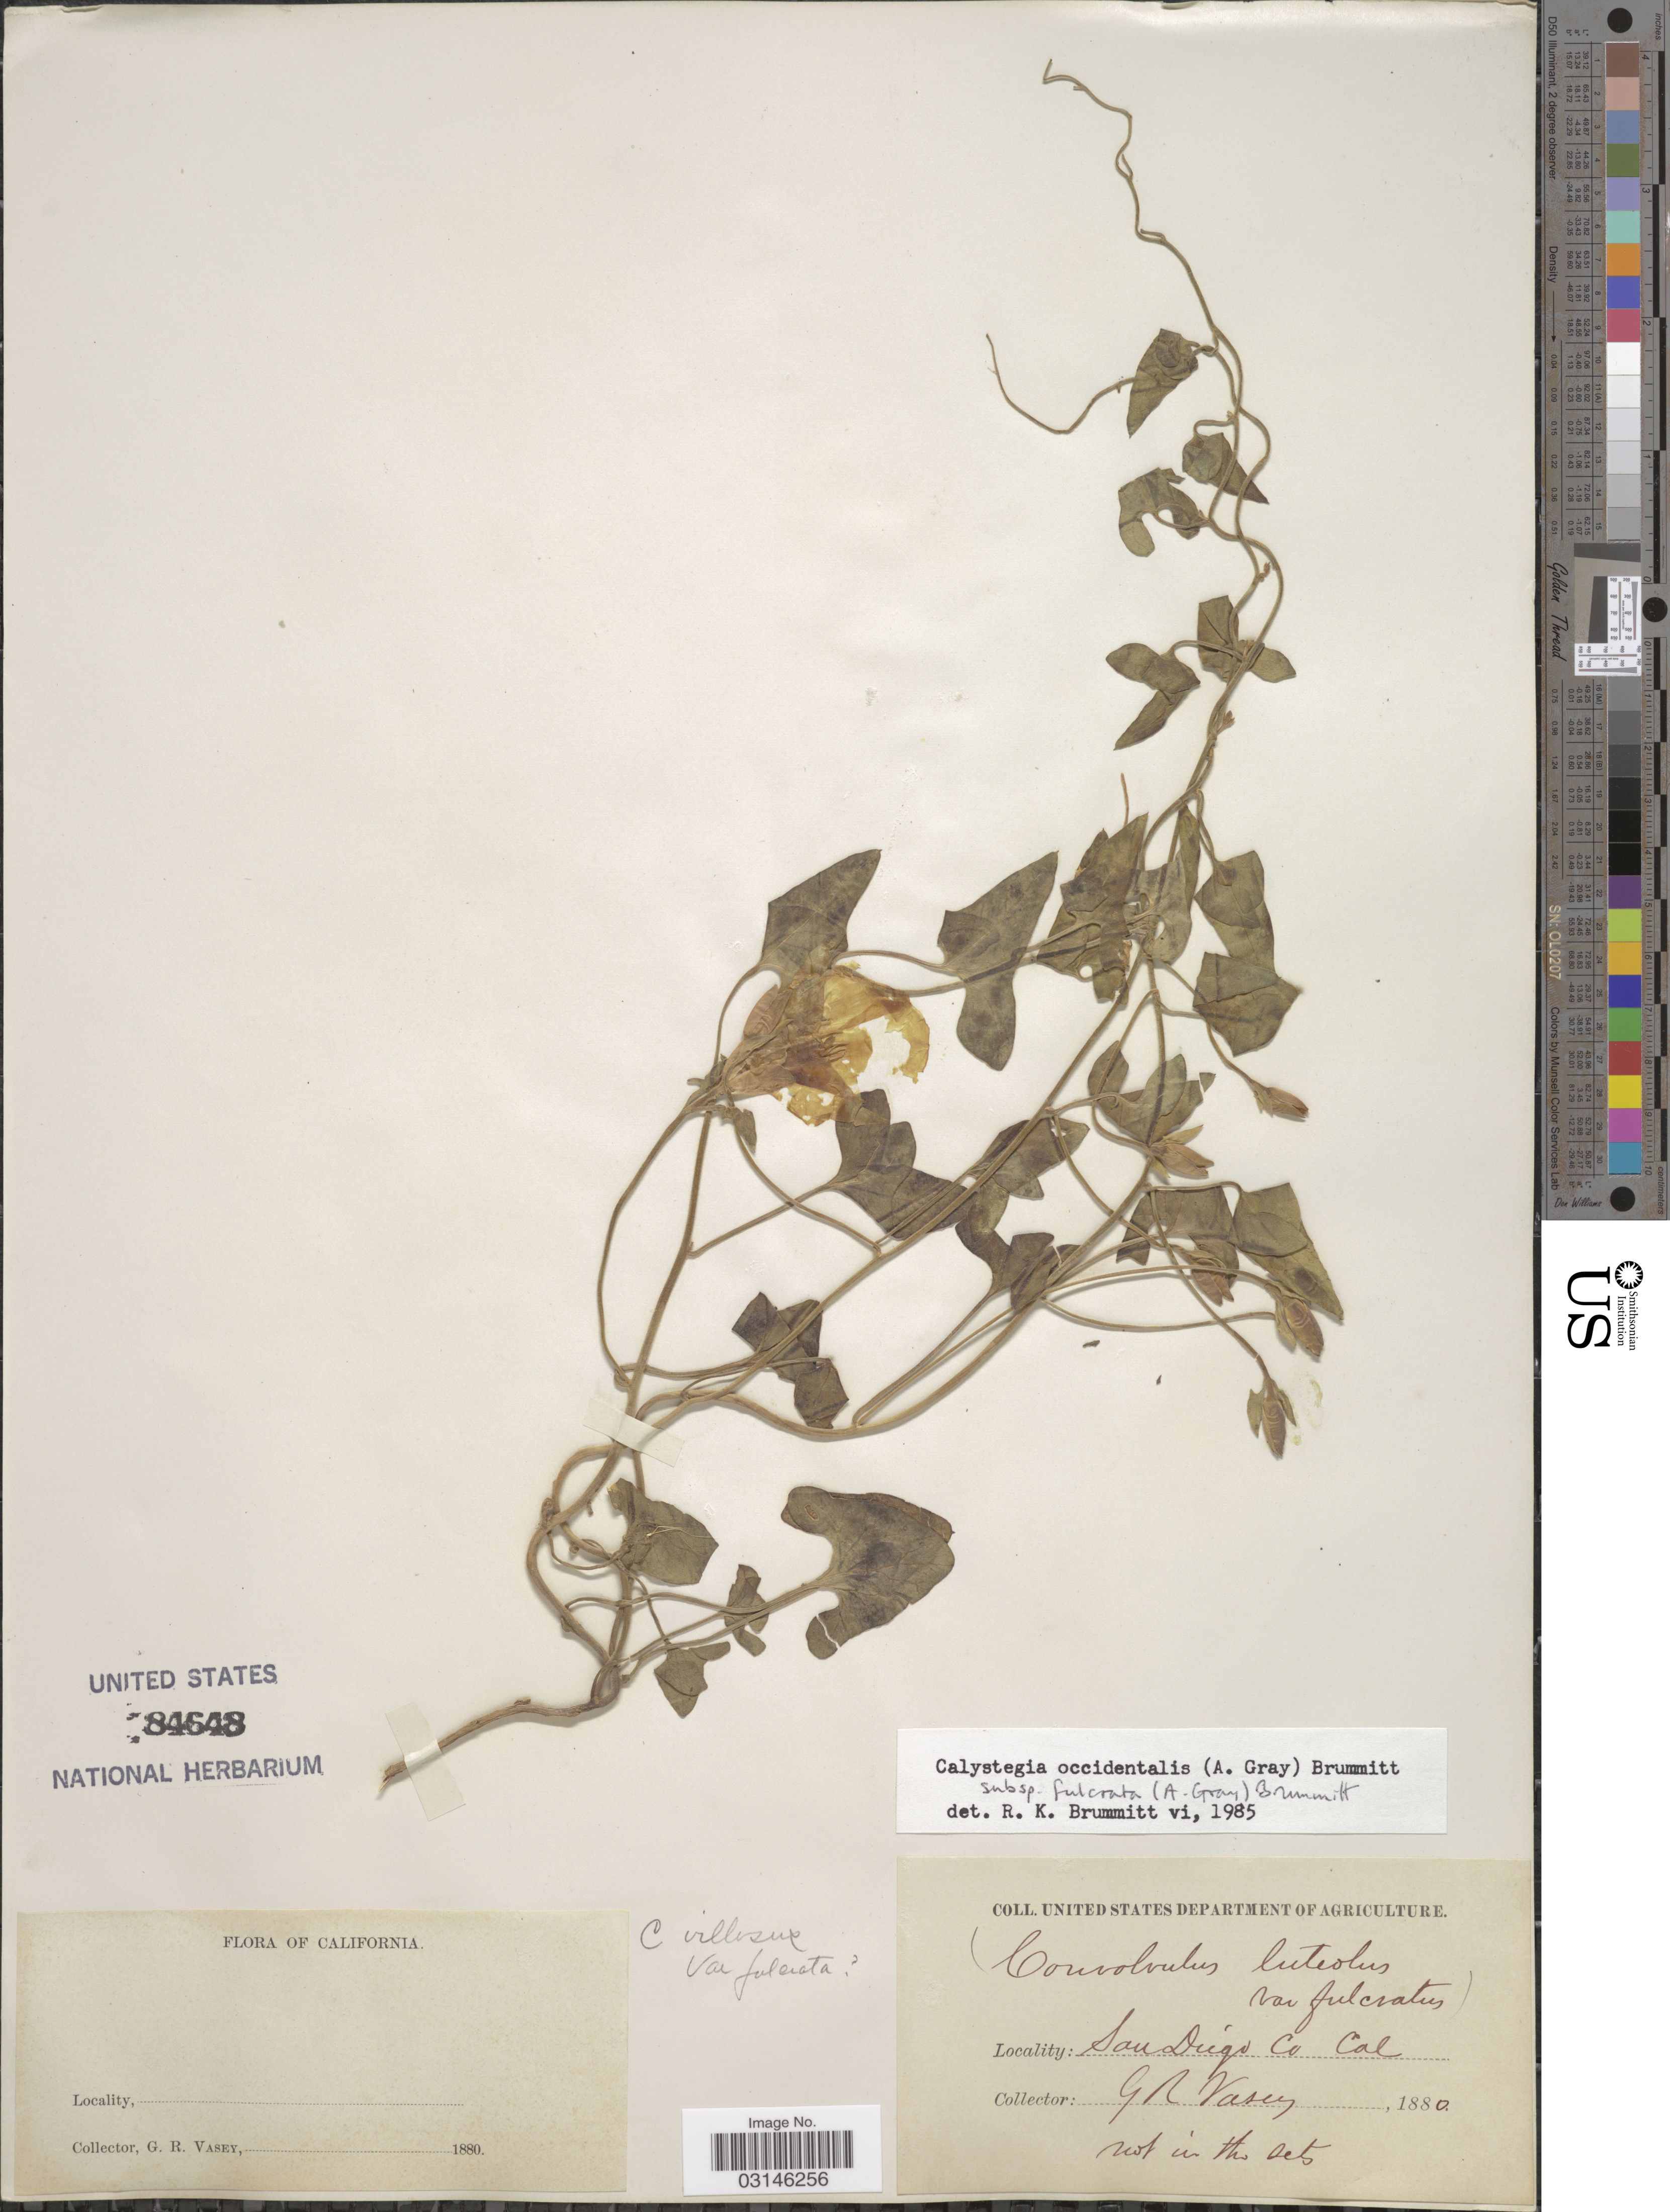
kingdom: Plantae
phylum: Tracheophyta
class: Magnoliopsida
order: Solanales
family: Convolvulaceae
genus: Calystegia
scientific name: Calystegia occidentalis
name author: (A. Gray) Brummitt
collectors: G. R. Vasey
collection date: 1880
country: United States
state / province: California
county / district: San Diego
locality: San Diego Co.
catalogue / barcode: US 84648